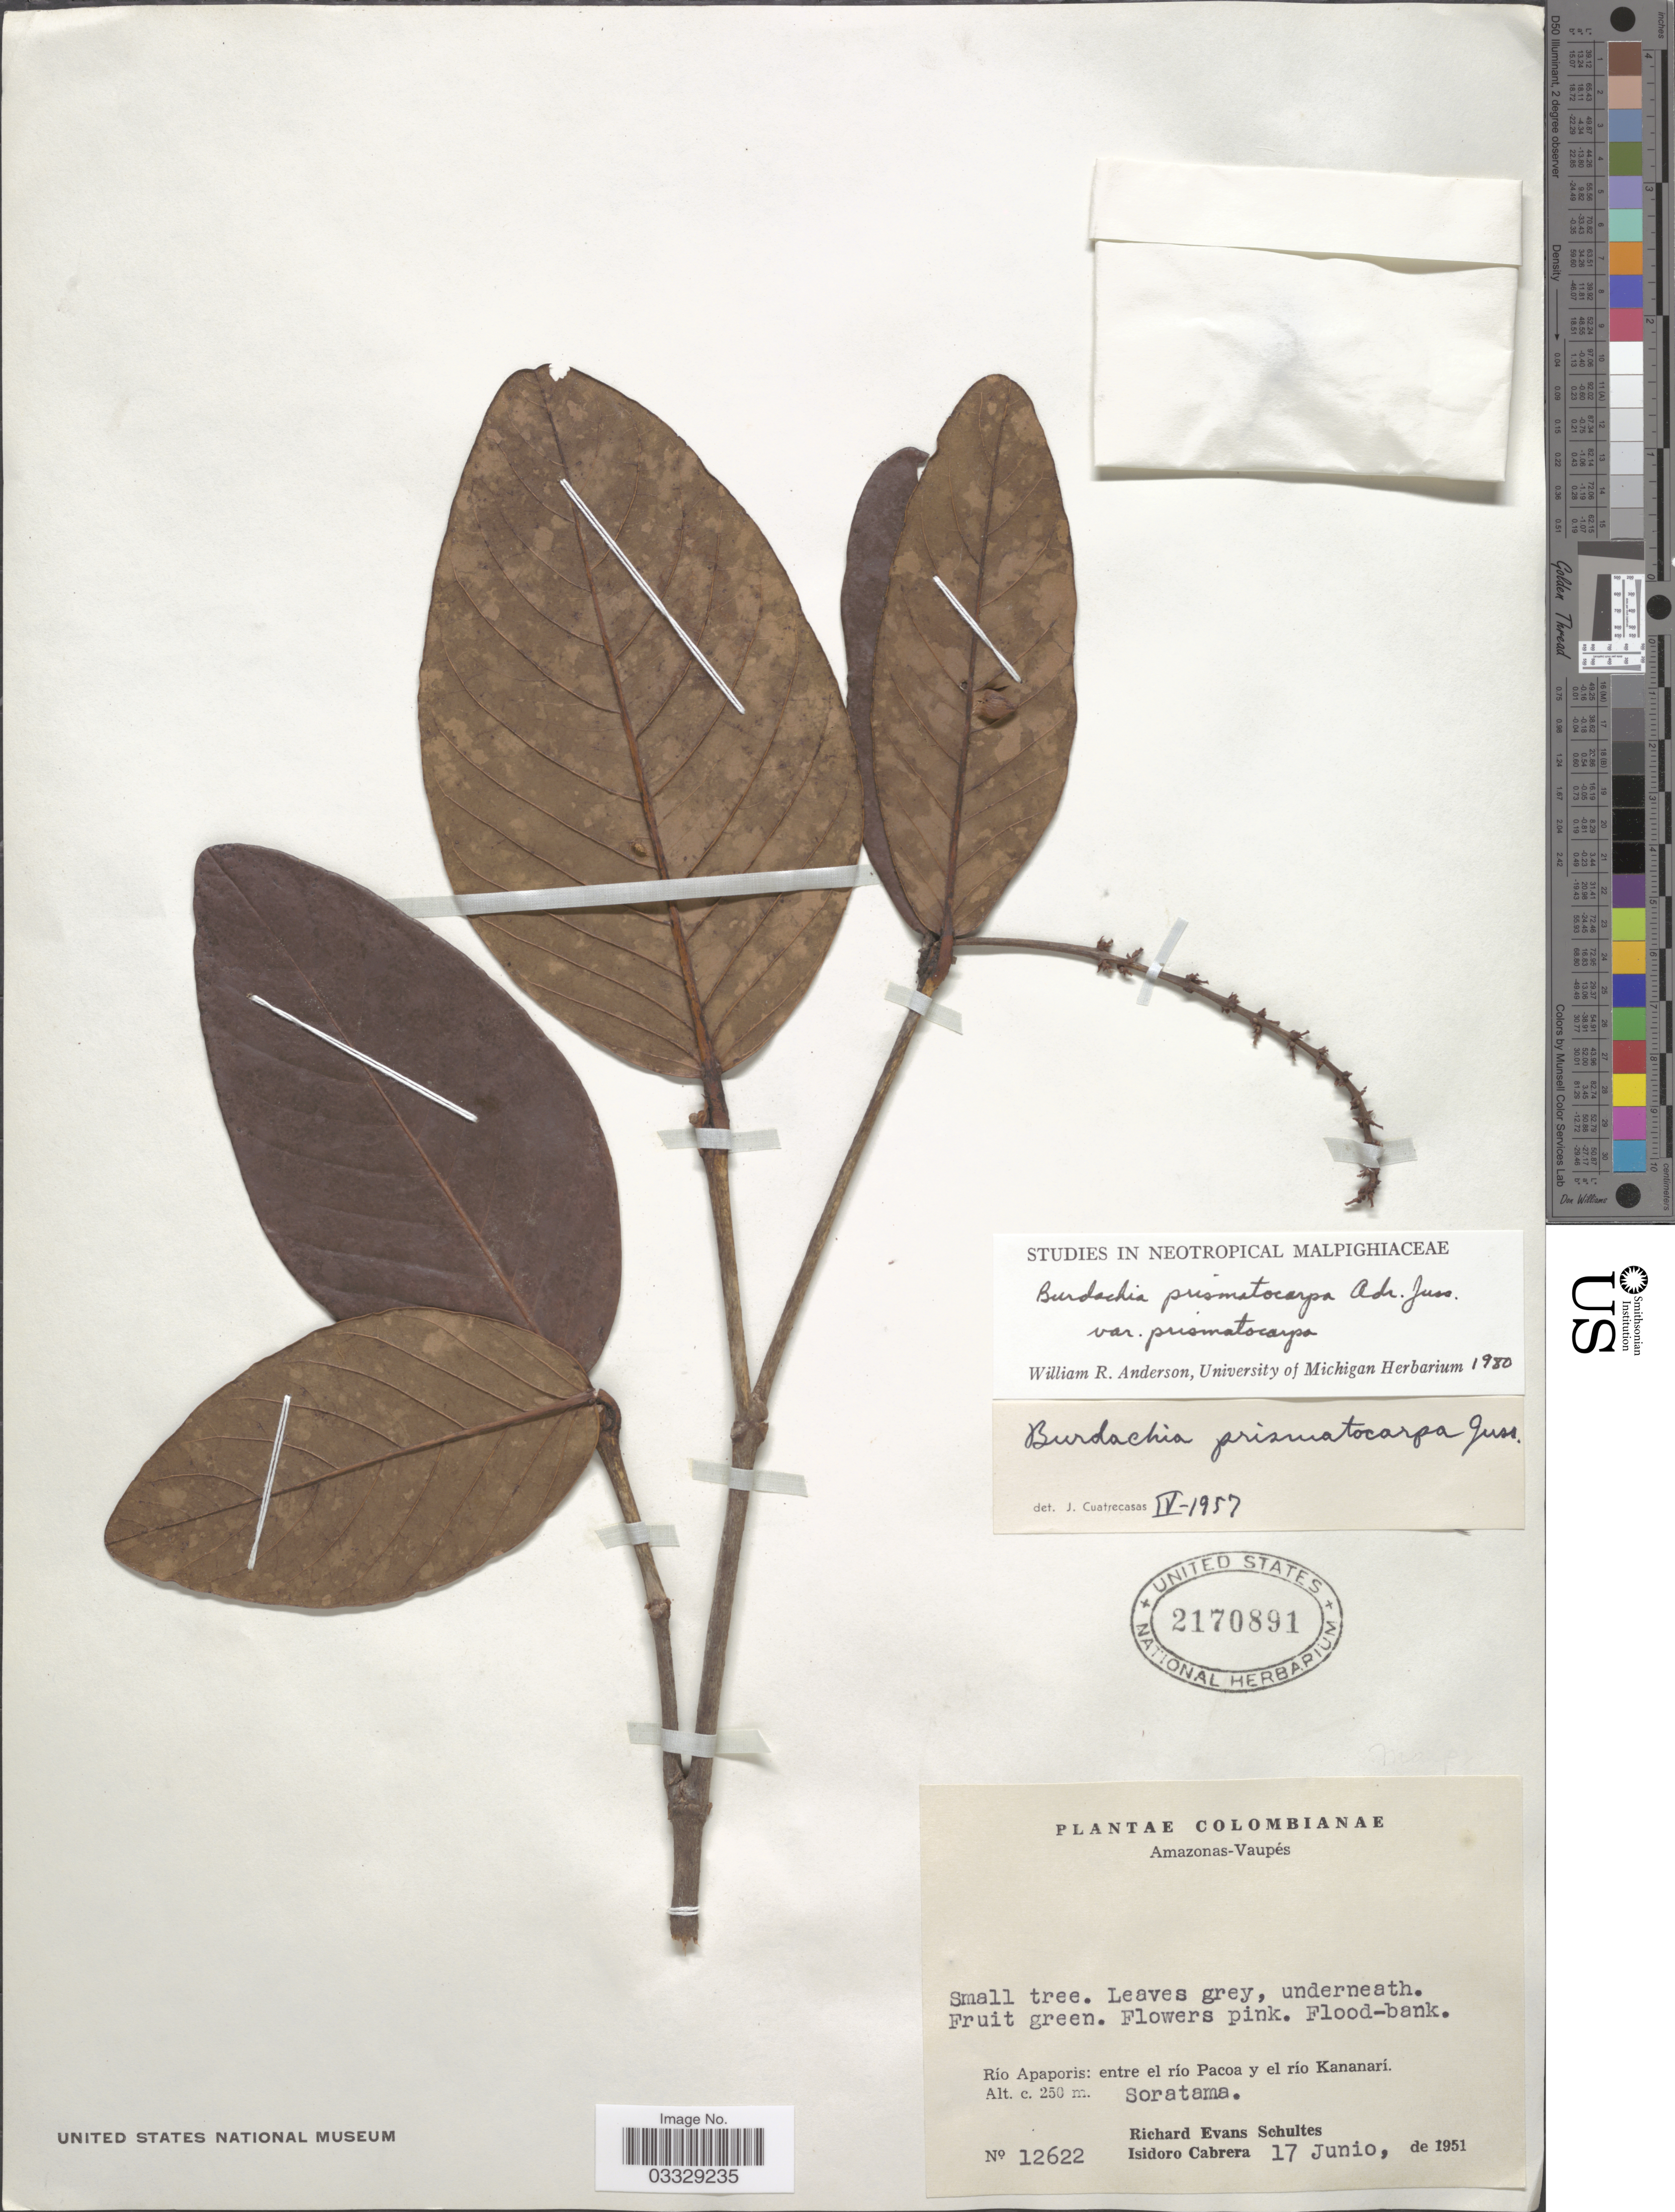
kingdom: Plantae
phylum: Tracheophyta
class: Magnoliopsida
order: Malpighiales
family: Malpighiaceae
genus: Burdachia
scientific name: Burdachia prismatocarpa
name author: A. Juss.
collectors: R. E. Schultes & I. Cabrera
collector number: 12622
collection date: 1951-06-17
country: Colombia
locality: Amazonas-Vaupés: Río Apaporis: entre el río Pacoa y el río Kananarí. Soratama.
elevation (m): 250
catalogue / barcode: US 2170891